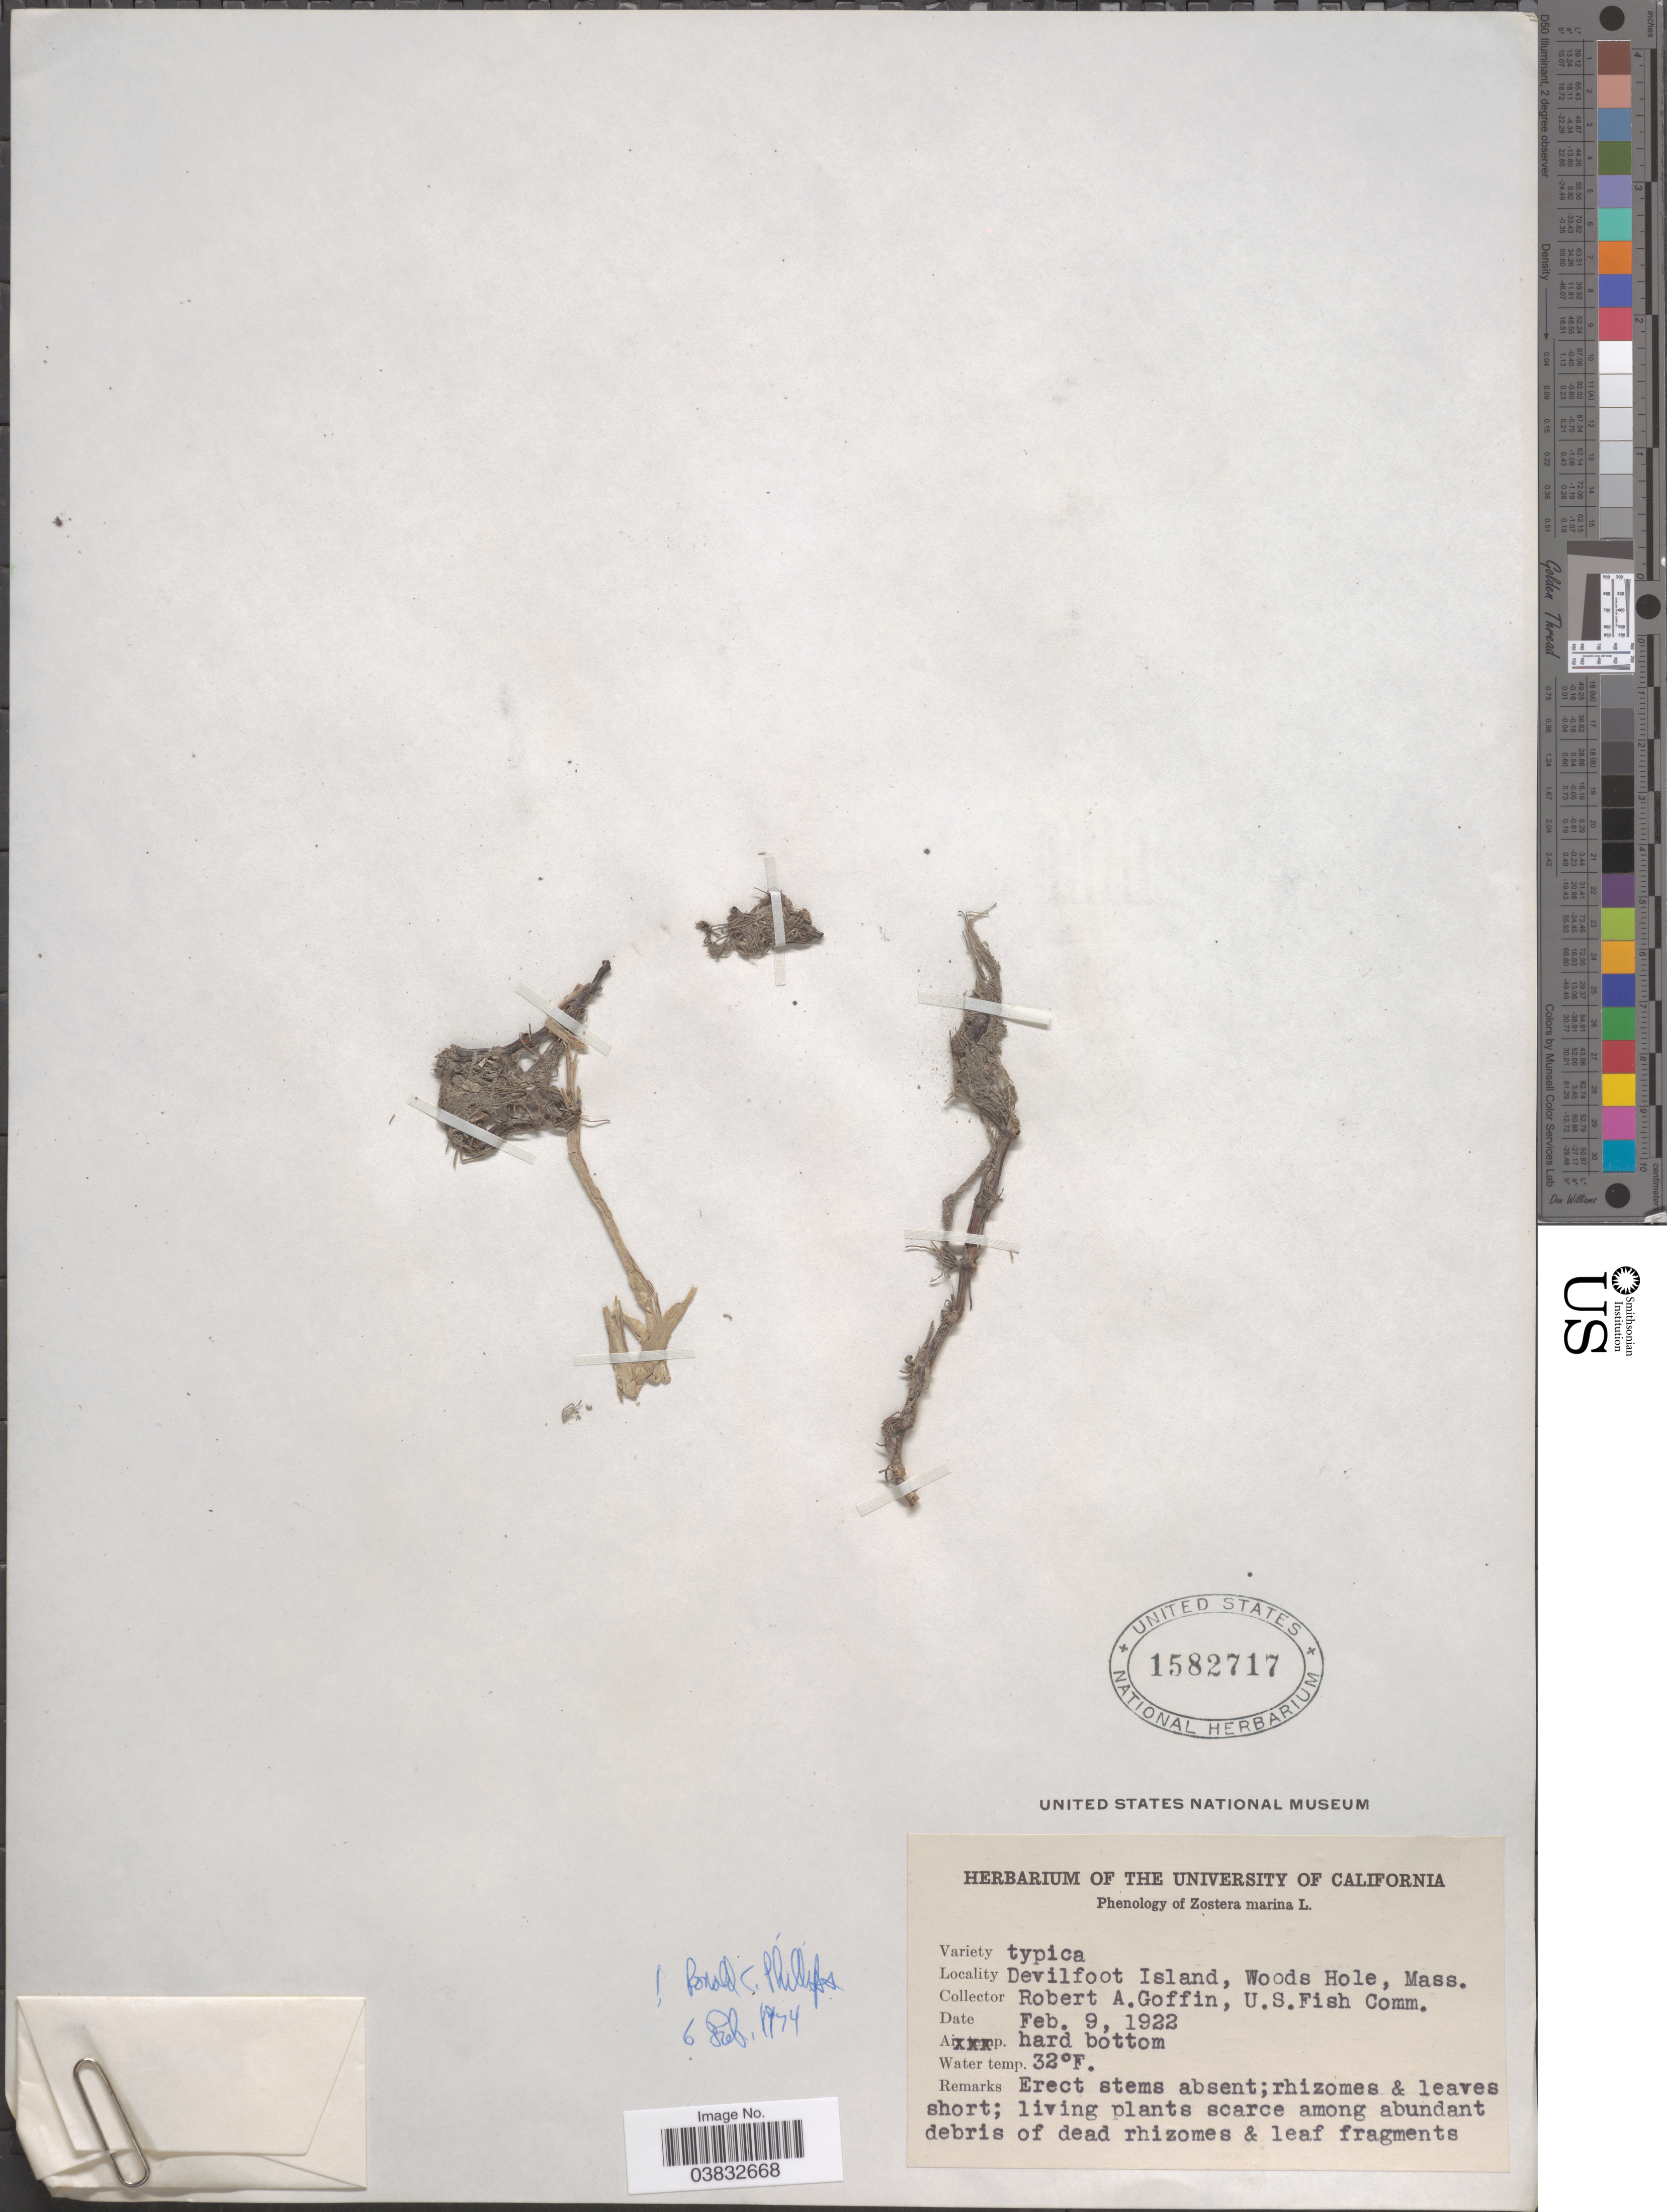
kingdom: Plantae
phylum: Tracheophyta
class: Liliopsida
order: Alismatales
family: Zosteraceae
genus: Zostera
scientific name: Zostera marina var. typica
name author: L.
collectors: R. Goffin & U.S. Fish Commission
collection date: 1922-02-09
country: United States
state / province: Massachusetts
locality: Devilfoot Island, Woods Hole.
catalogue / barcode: US 1582717